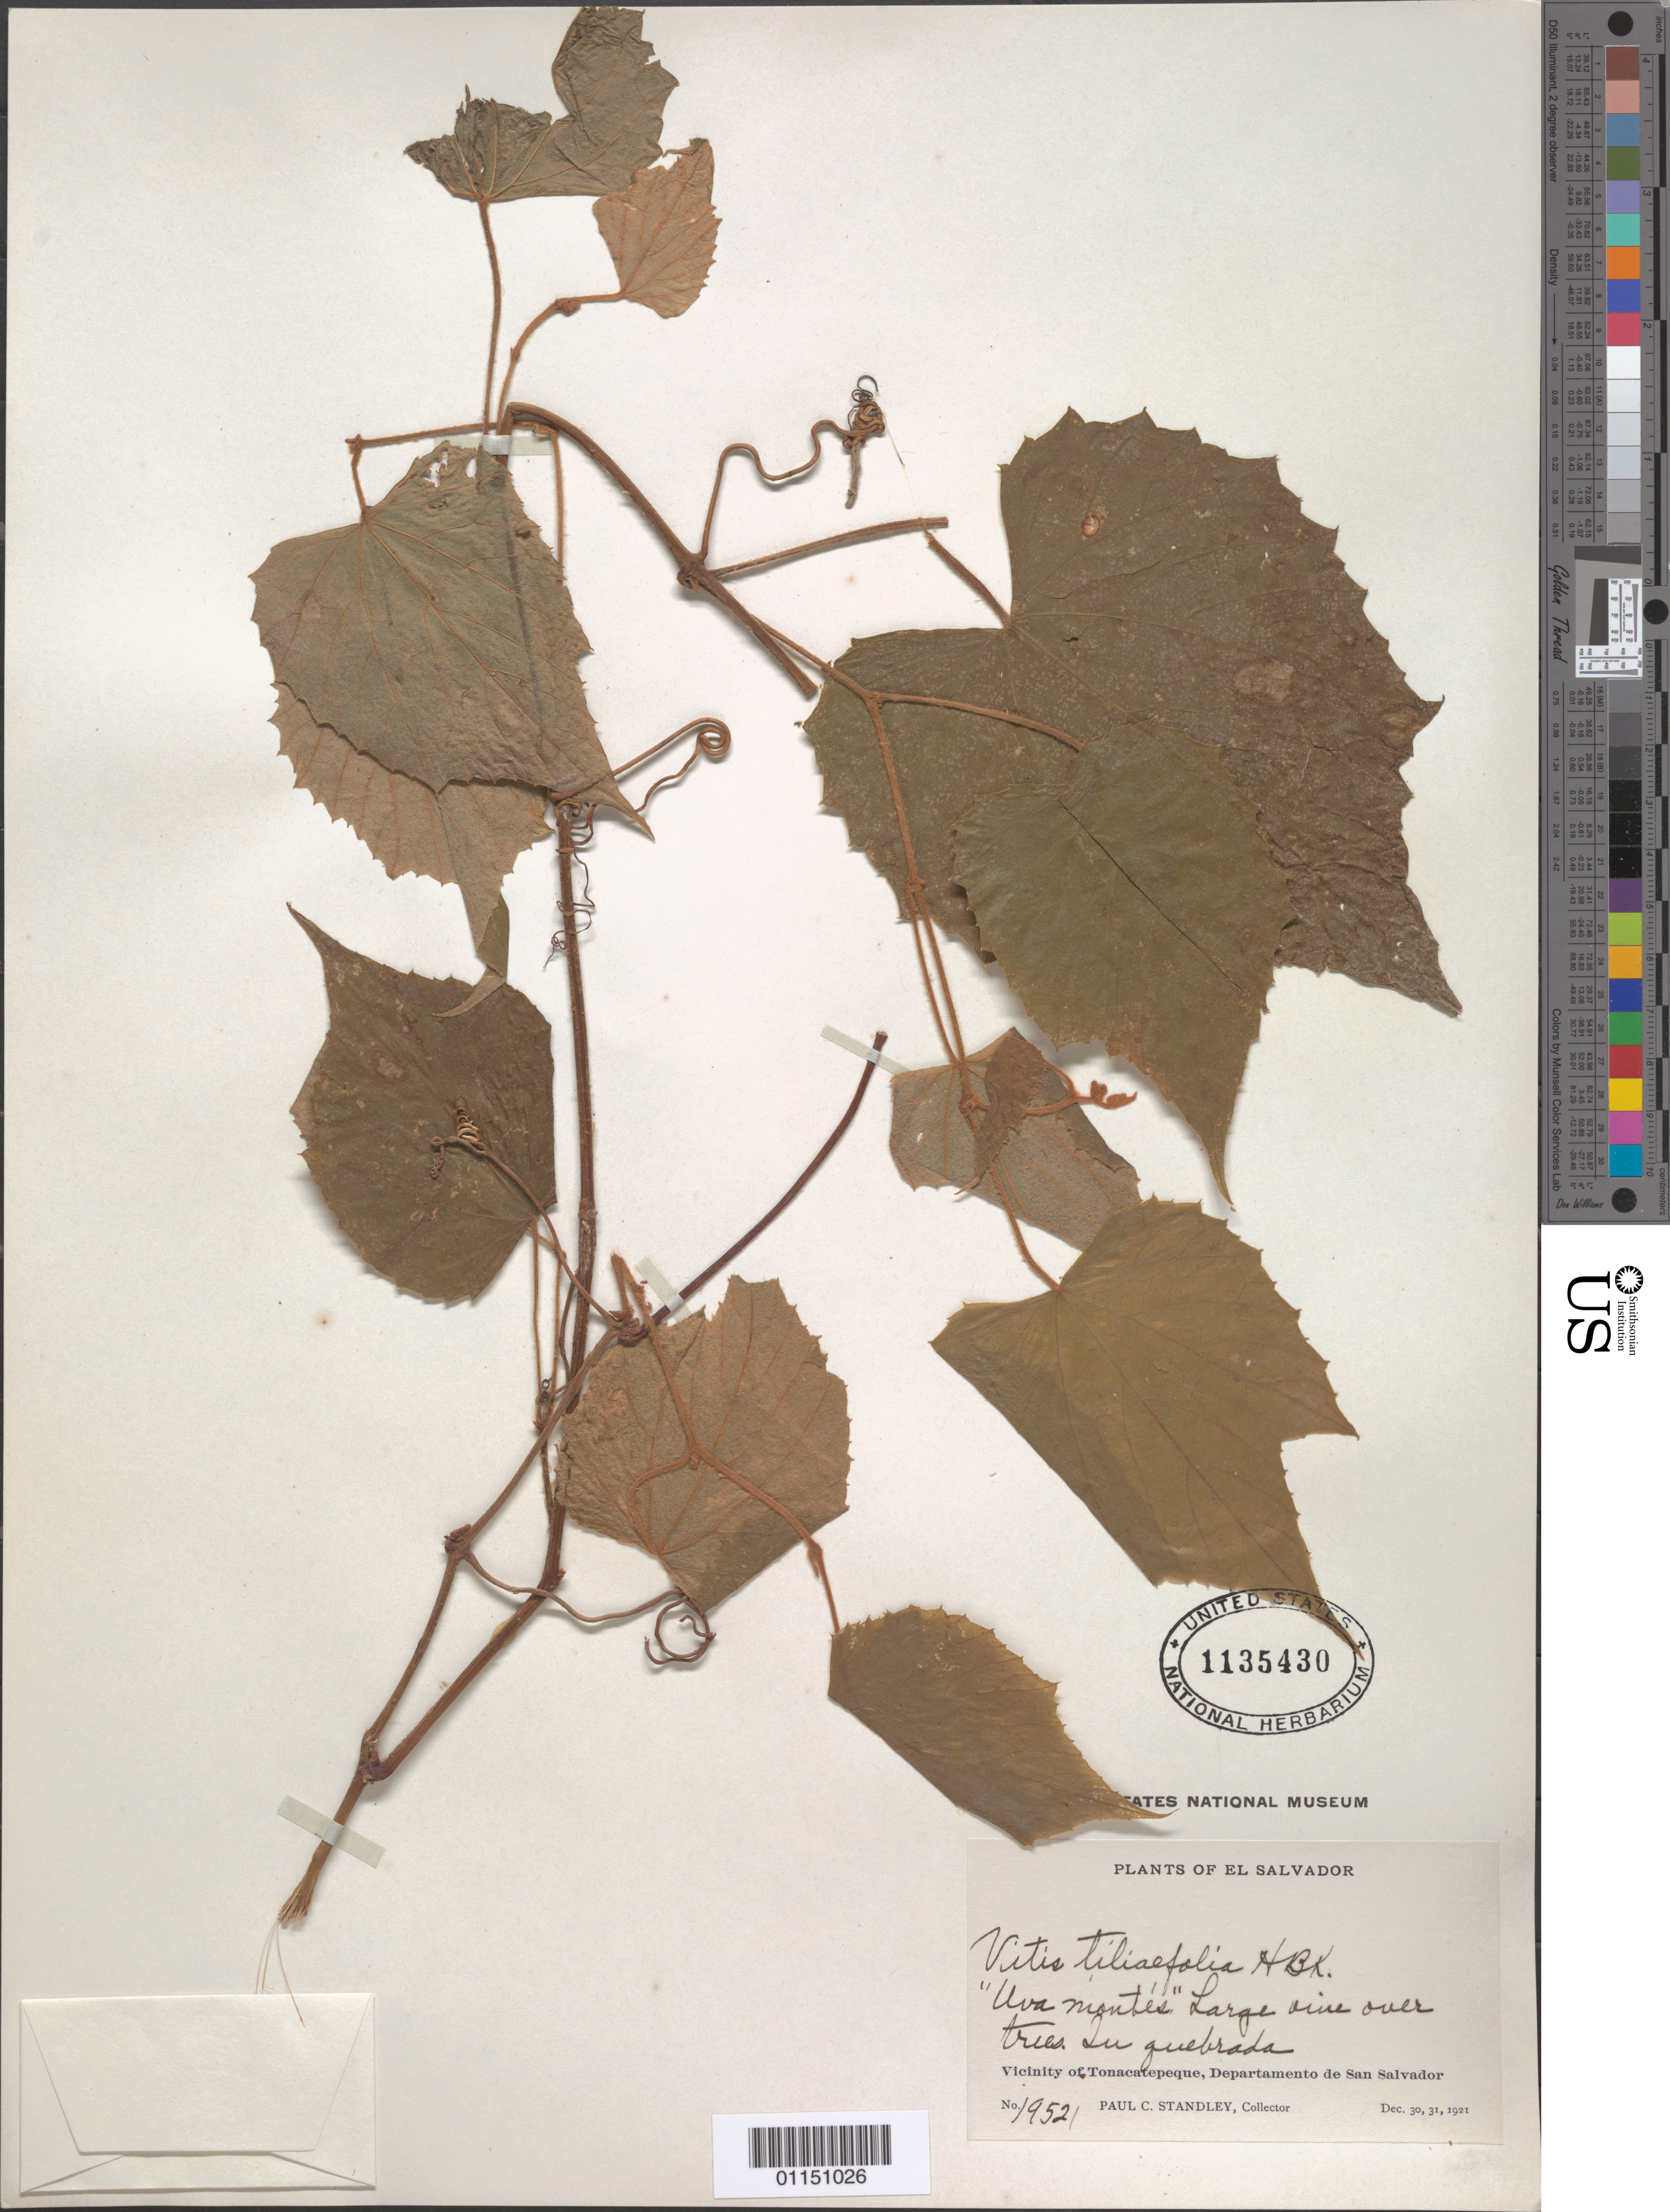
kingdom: Plantae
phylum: Tracheophyta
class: Magnoliopsida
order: Vitales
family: Vitaceae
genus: Vitis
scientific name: Vitis tiliaefolia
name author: Willd.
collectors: P. C. Standley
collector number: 19521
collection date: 1921-12-30/1921-12-31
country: El Salvador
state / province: San Salvador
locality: Vicinity of Tonacatepeque.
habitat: Large vine over trees.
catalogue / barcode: US 1135430